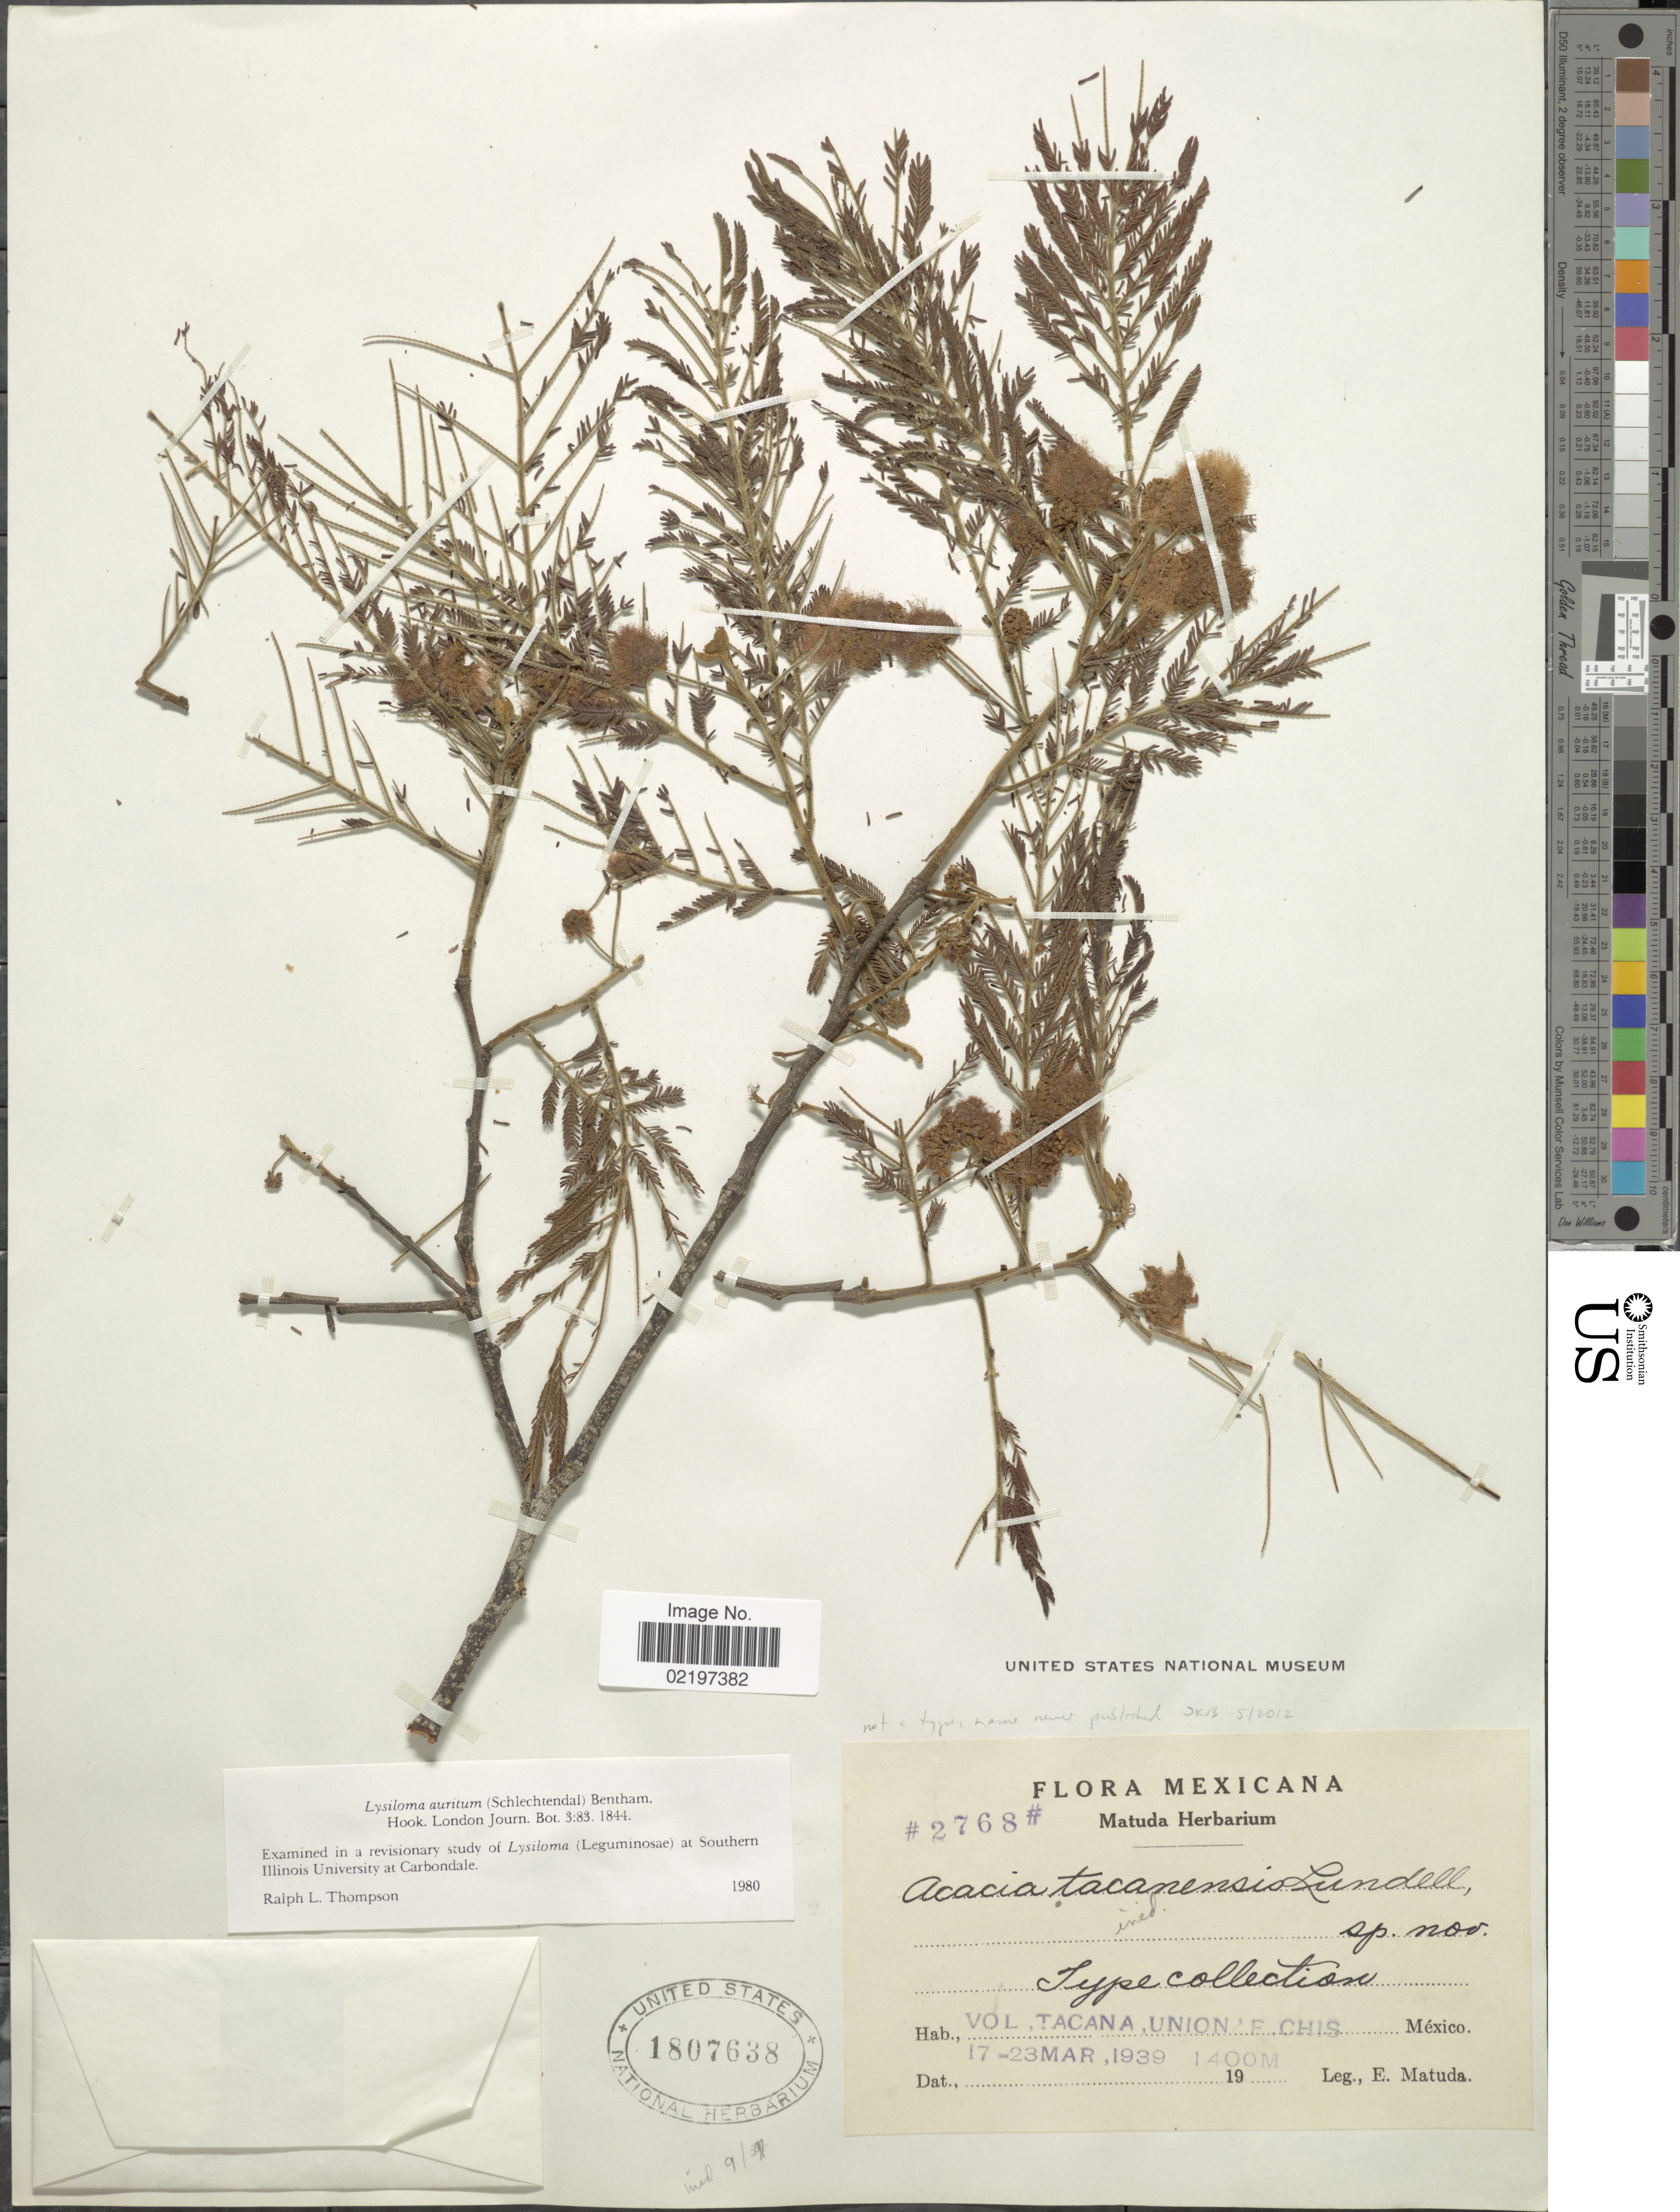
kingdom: Plantae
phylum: Tracheophyta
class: Magnoliopsida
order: Fabales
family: Fabaceae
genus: Lysiloma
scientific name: Lysiloma auritum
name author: (Schltdl.) Benth.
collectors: E. Matuda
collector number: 2768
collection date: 1939-03-17/1939-03-23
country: Mexico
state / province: Chiapas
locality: Vol, Tacana Union'F. Chis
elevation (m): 1400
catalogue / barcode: US 1807638